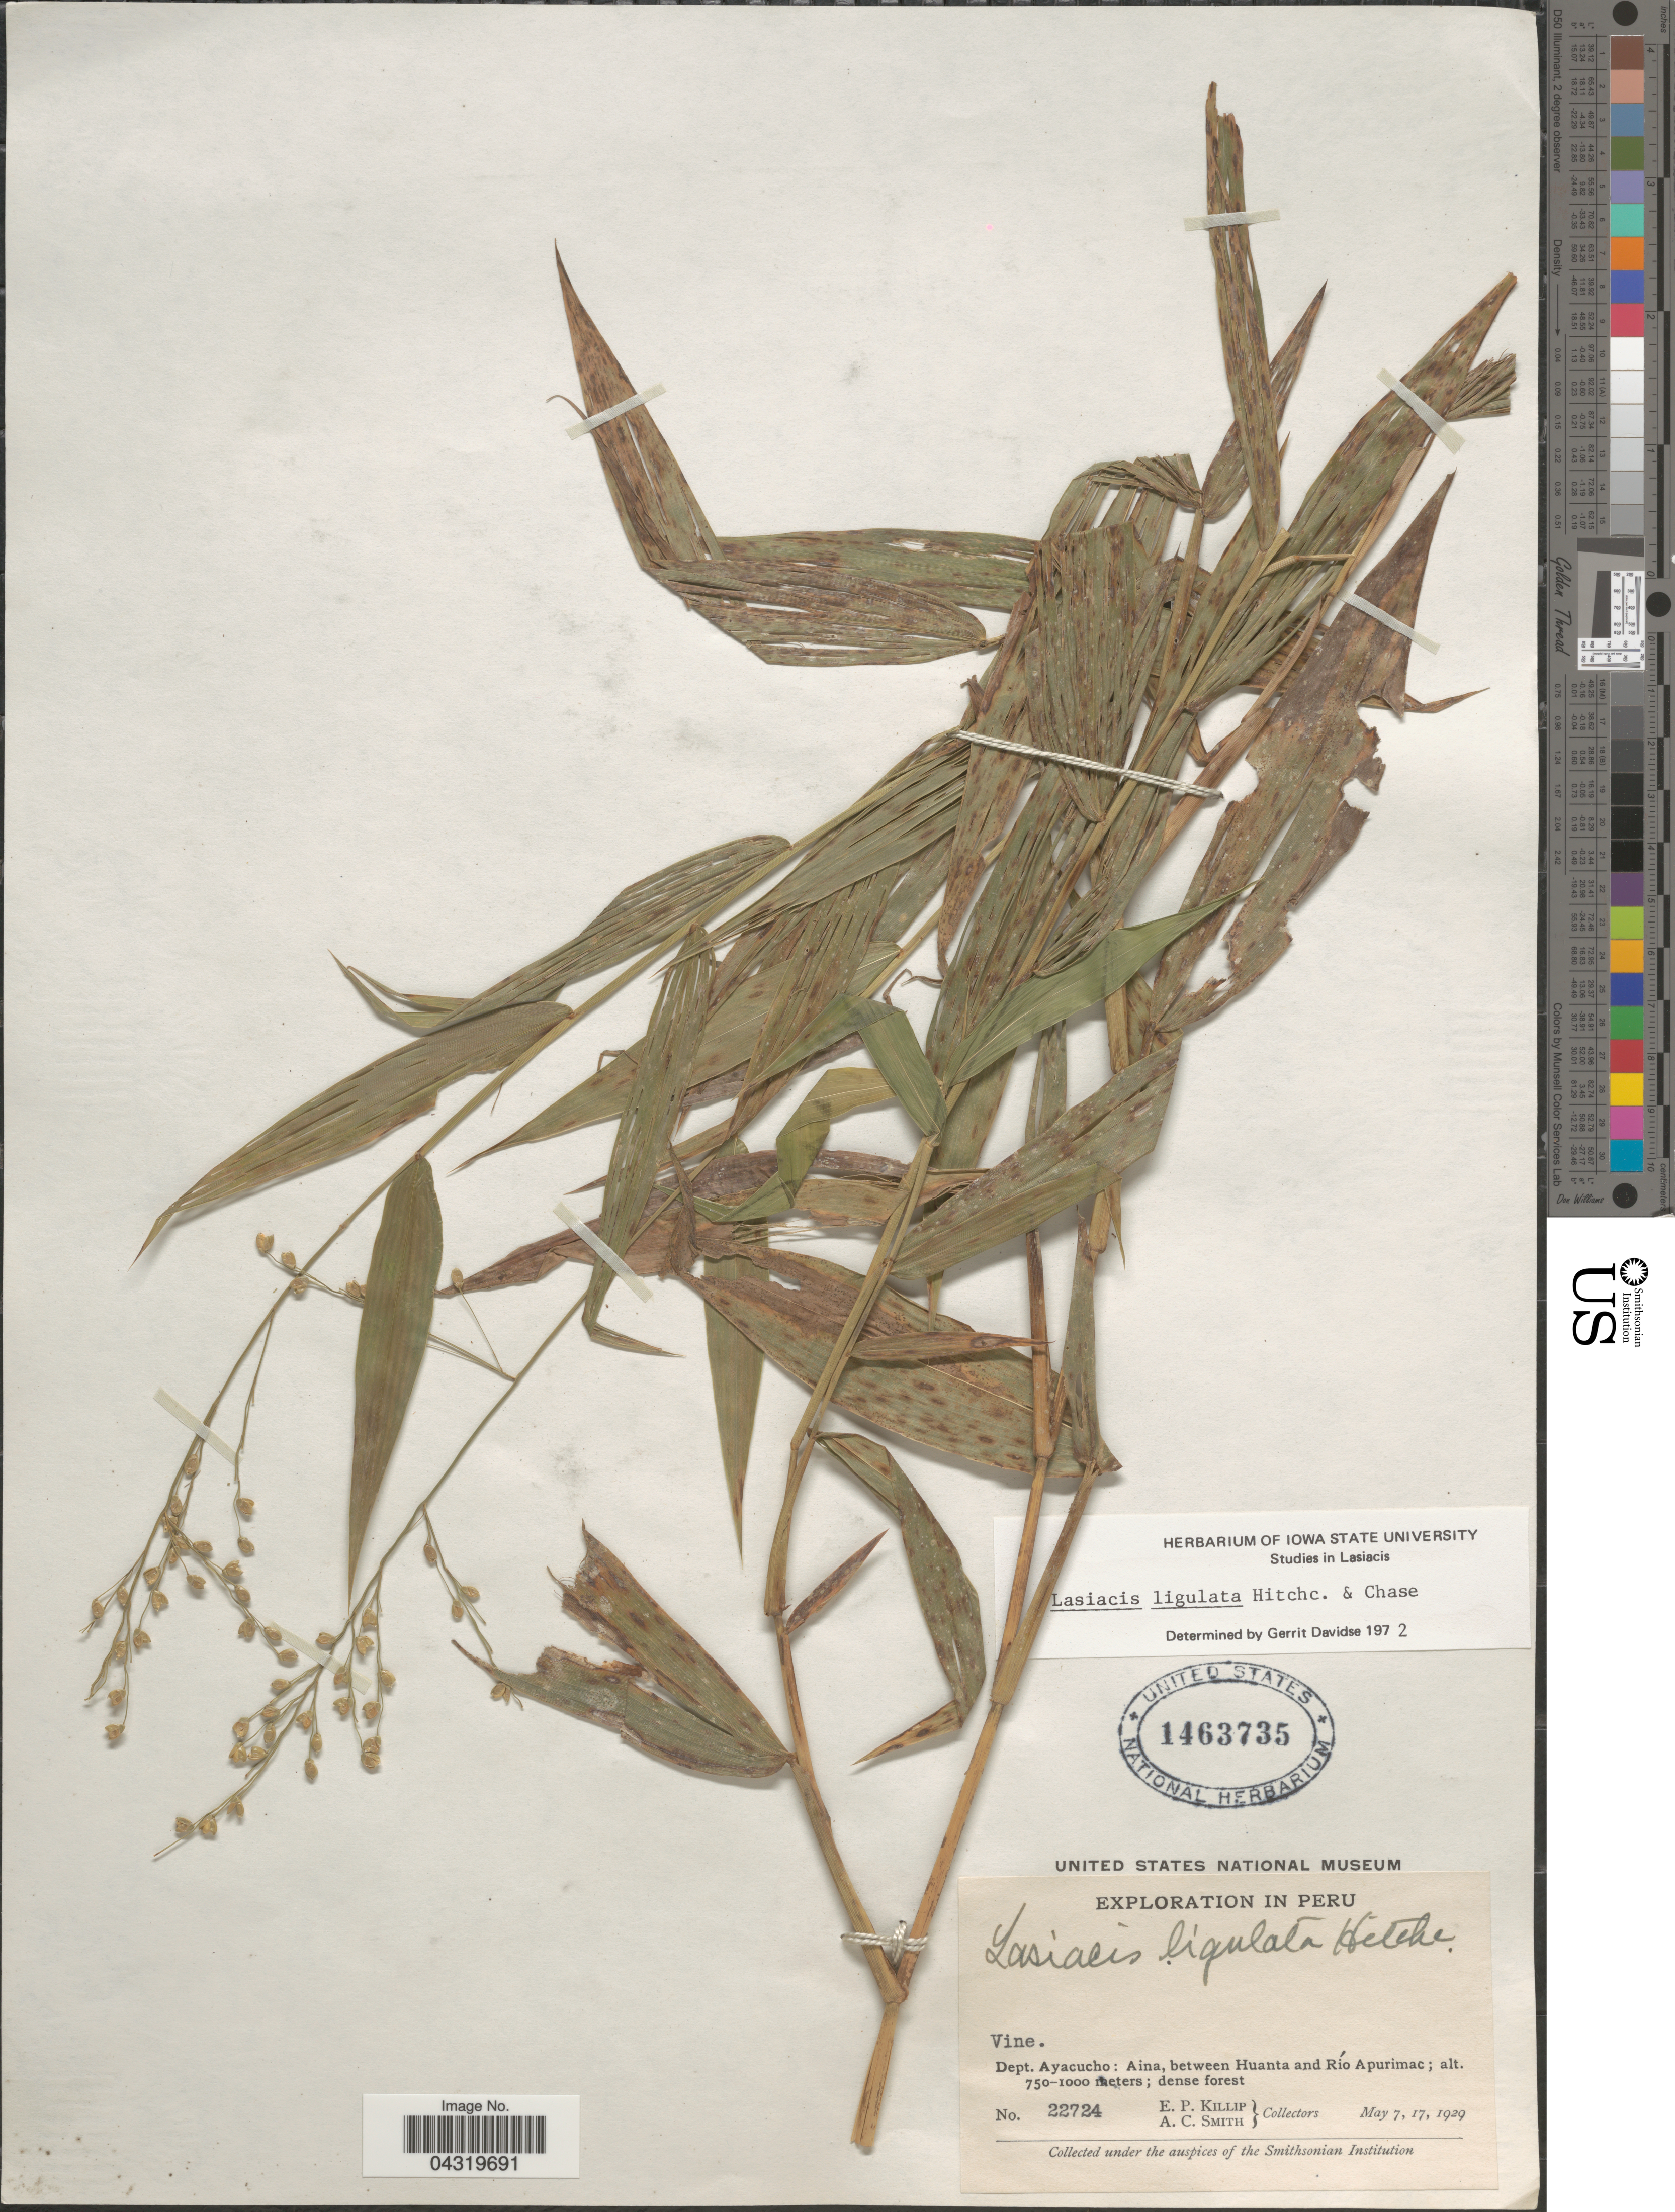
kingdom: Plantae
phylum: Tracheophyta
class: Liliopsida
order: Poales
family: Poaceae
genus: Lasiacis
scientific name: Lasiacis ligulata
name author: Hitchc. & Chase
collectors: E. P. Killip & A. C. Smith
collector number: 22724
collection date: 1929-05-07/1929-05-17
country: Peru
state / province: Ayacucho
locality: Exploration in Peru. Dept. Ayacucho: Aina, between Huanta and Río Apurimac.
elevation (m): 750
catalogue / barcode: US 1463735